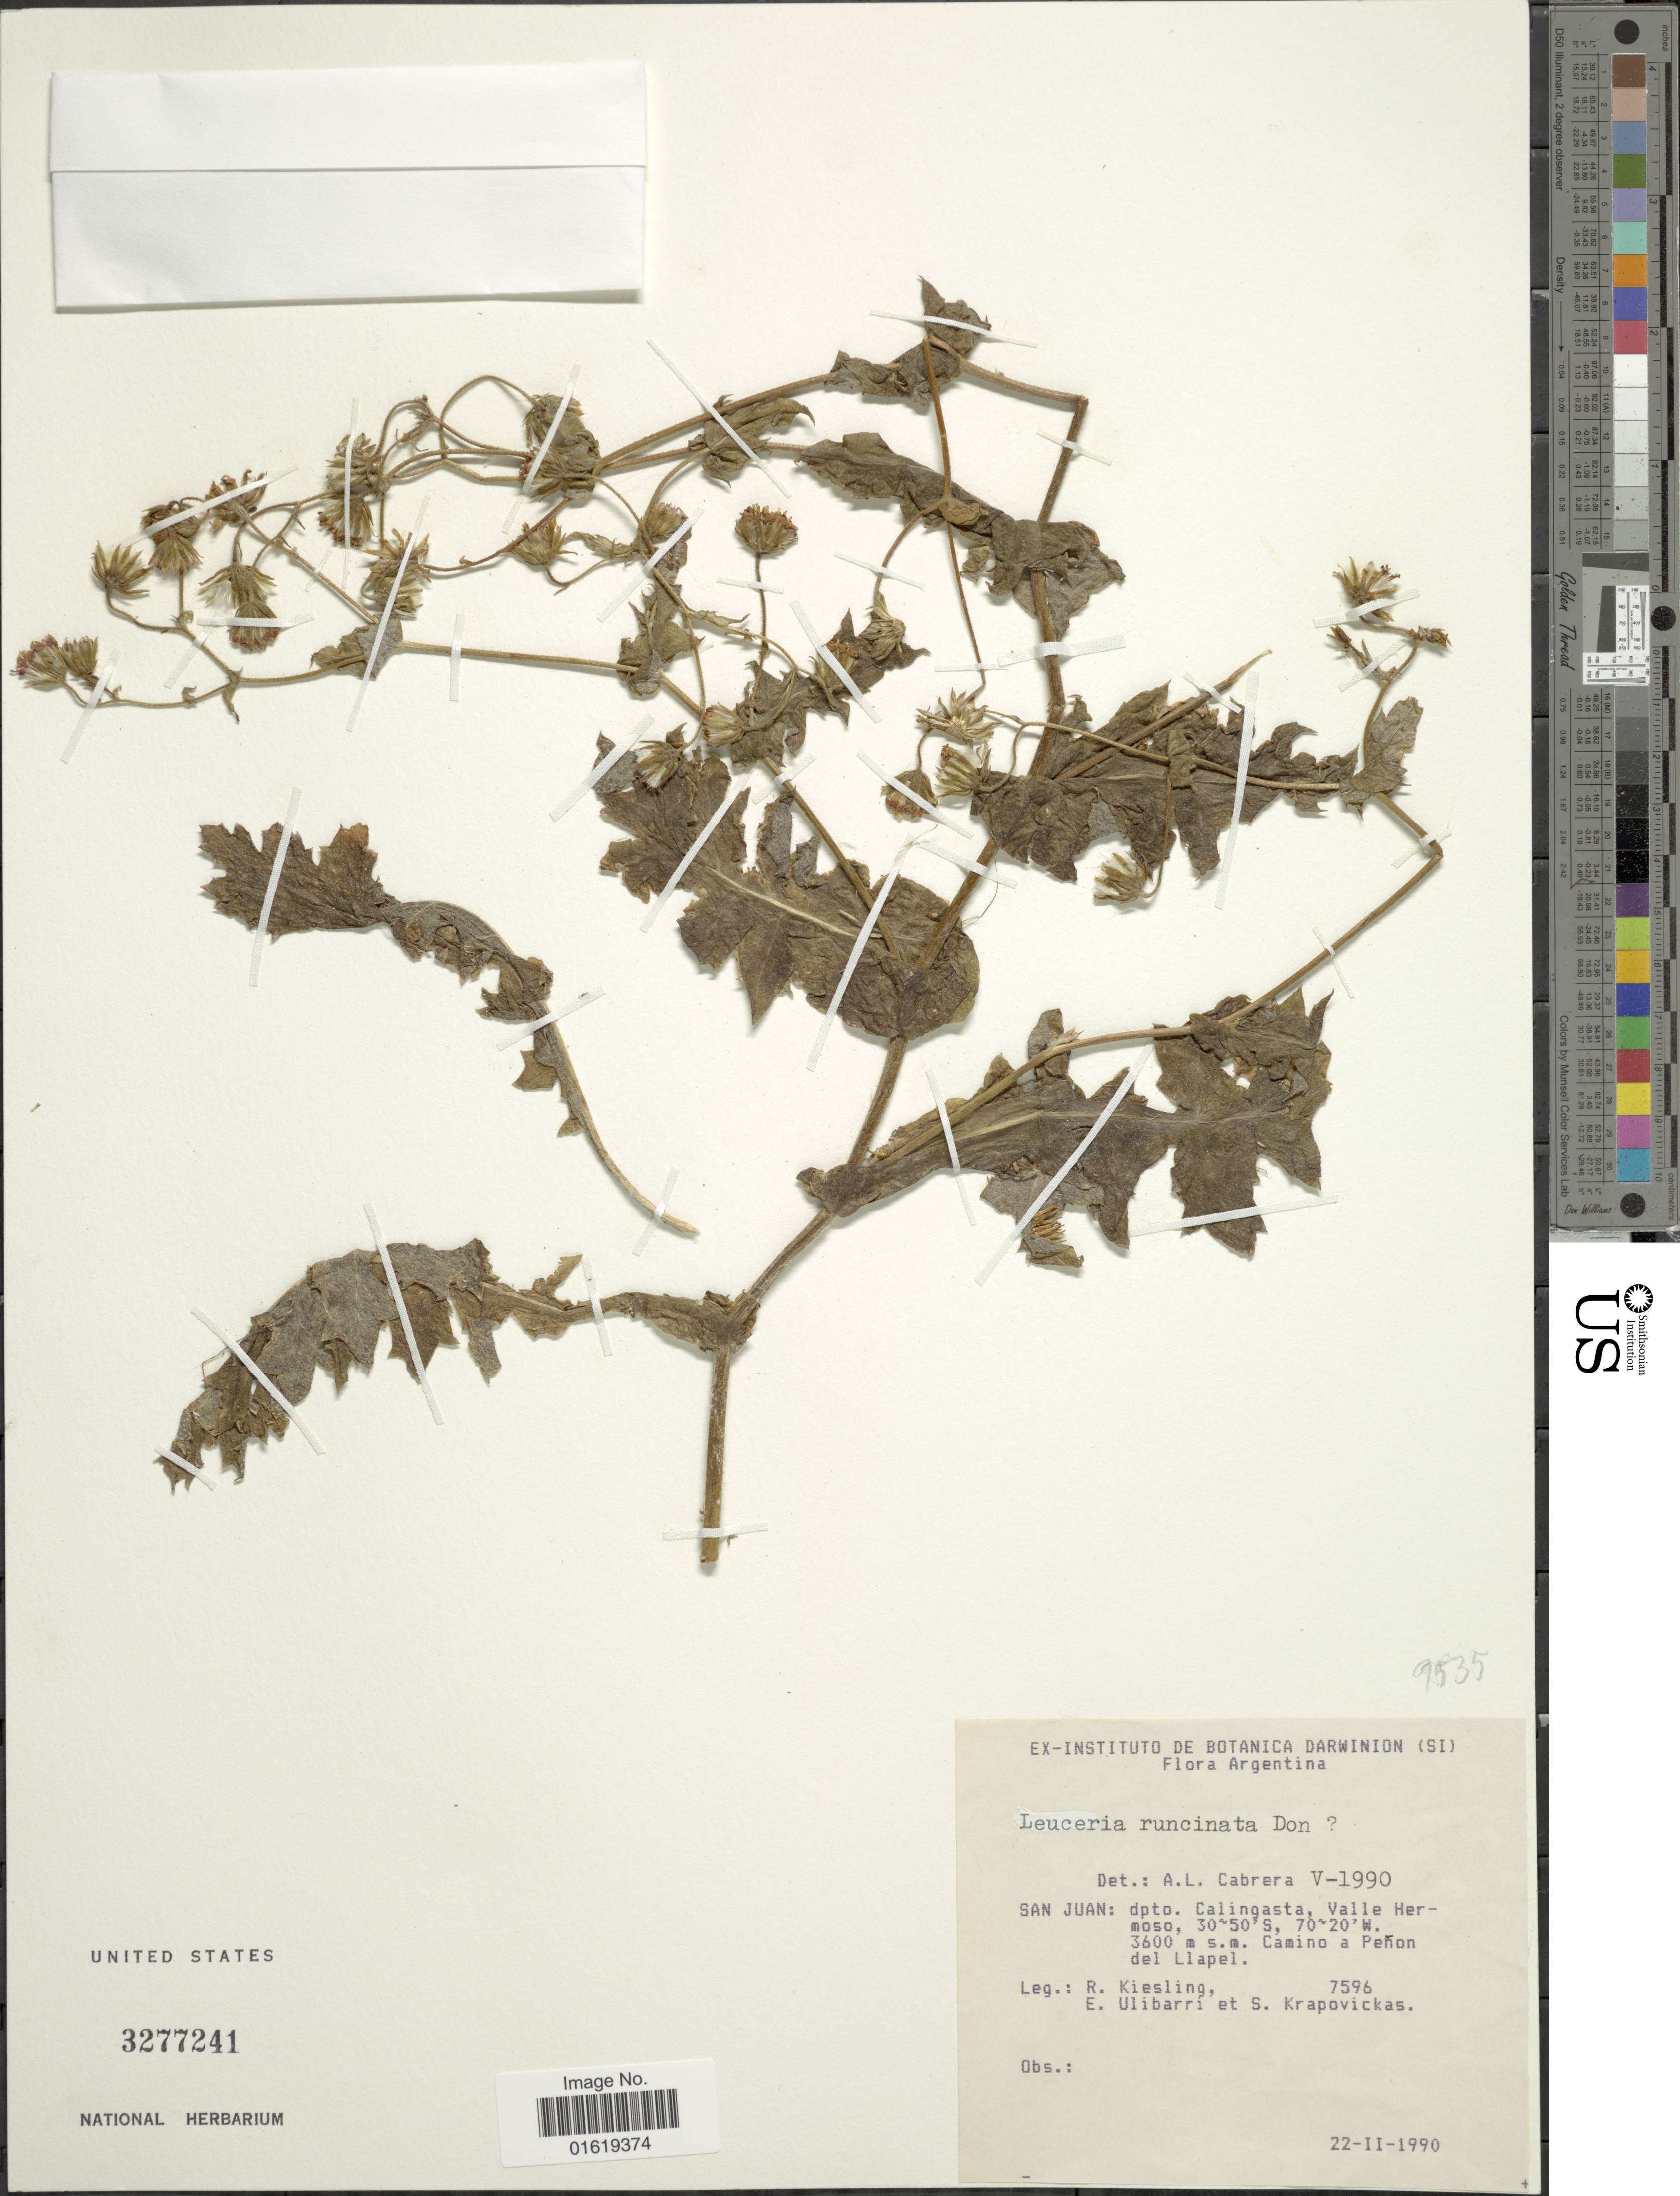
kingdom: Plantae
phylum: Tracheophyta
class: Magnoliopsida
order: Asterales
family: Asteraceae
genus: Leucheria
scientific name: Leucheria runcinata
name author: D. Don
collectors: R. Kiesling, E. Ulibarri & S. Krapovickas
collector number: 7596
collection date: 1990-02-22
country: Argentina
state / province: San Juan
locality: San Juan: dpto. Calingasta, Valle Hermoso. Camino a Peñon del Llapel.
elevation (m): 3600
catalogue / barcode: US 3277241